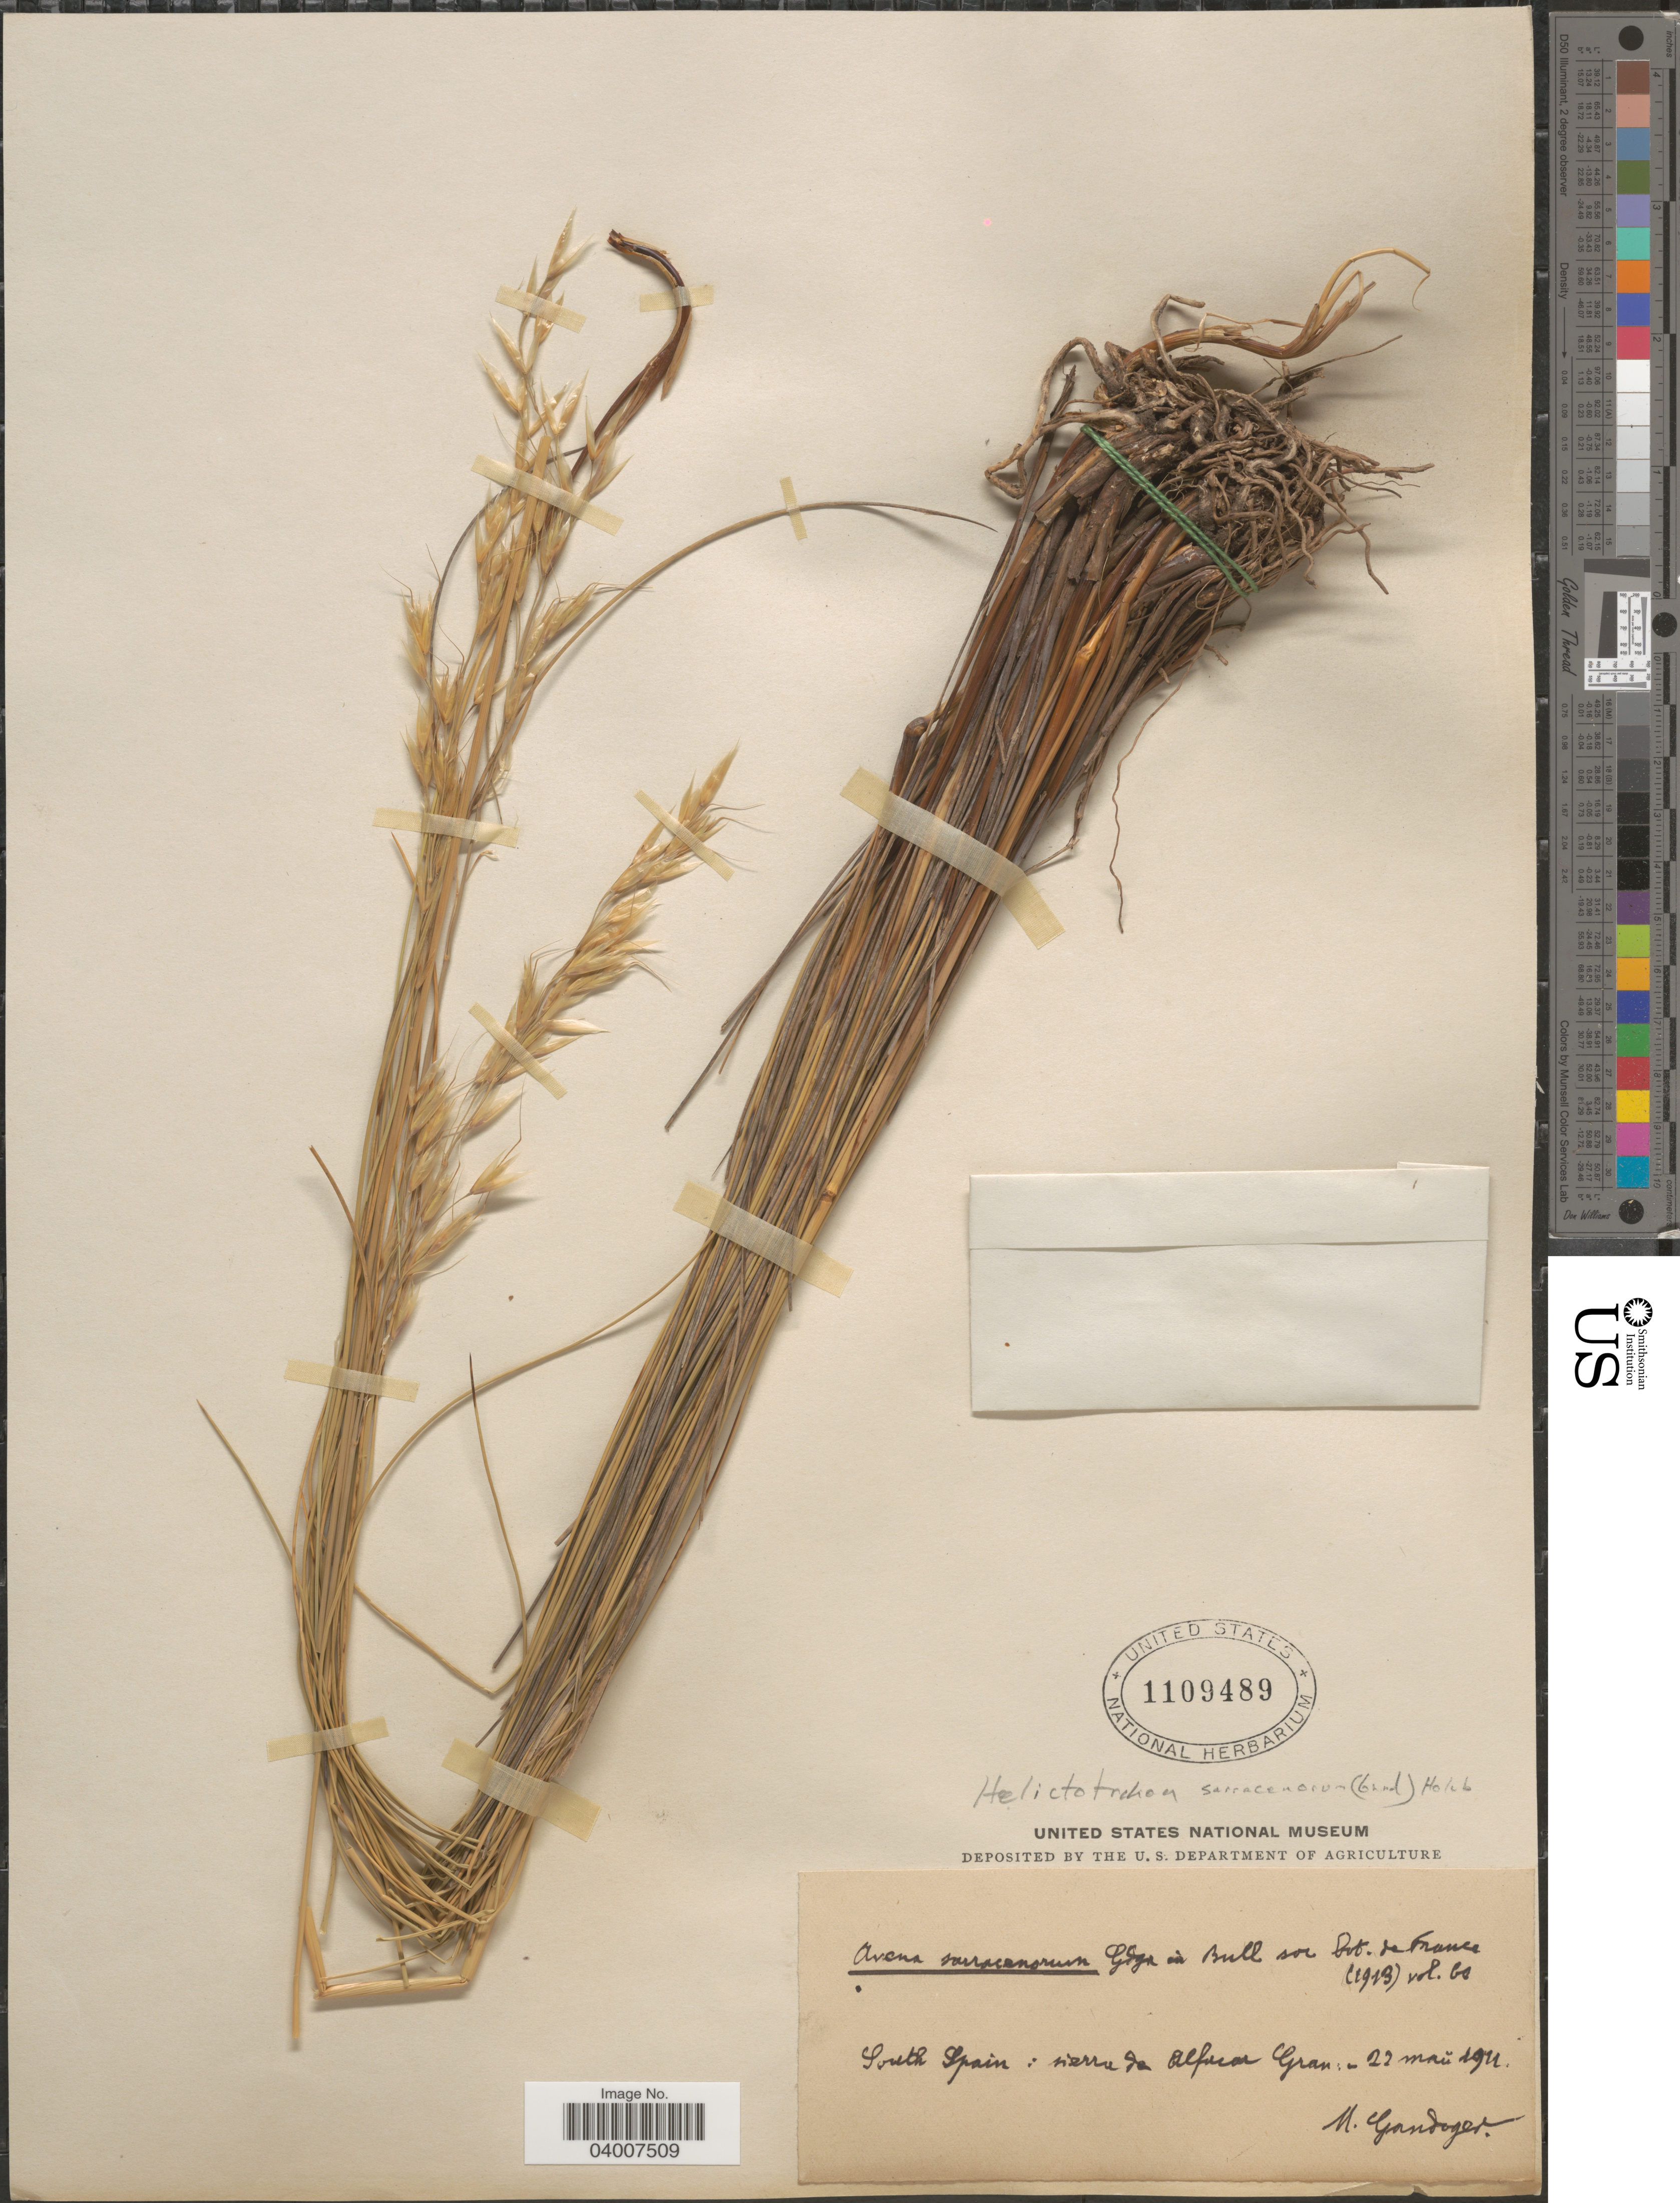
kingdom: Plantae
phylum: Tracheophyta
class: Liliopsida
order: Poales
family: Poaceae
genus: Helictotrichon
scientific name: Helictotrichon sarracenorum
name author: (Gaudin) Holub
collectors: M. Gandoger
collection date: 1911-05-22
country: Spain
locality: South Spain: sierra da Alfacar Gran.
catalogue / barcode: US 1109489